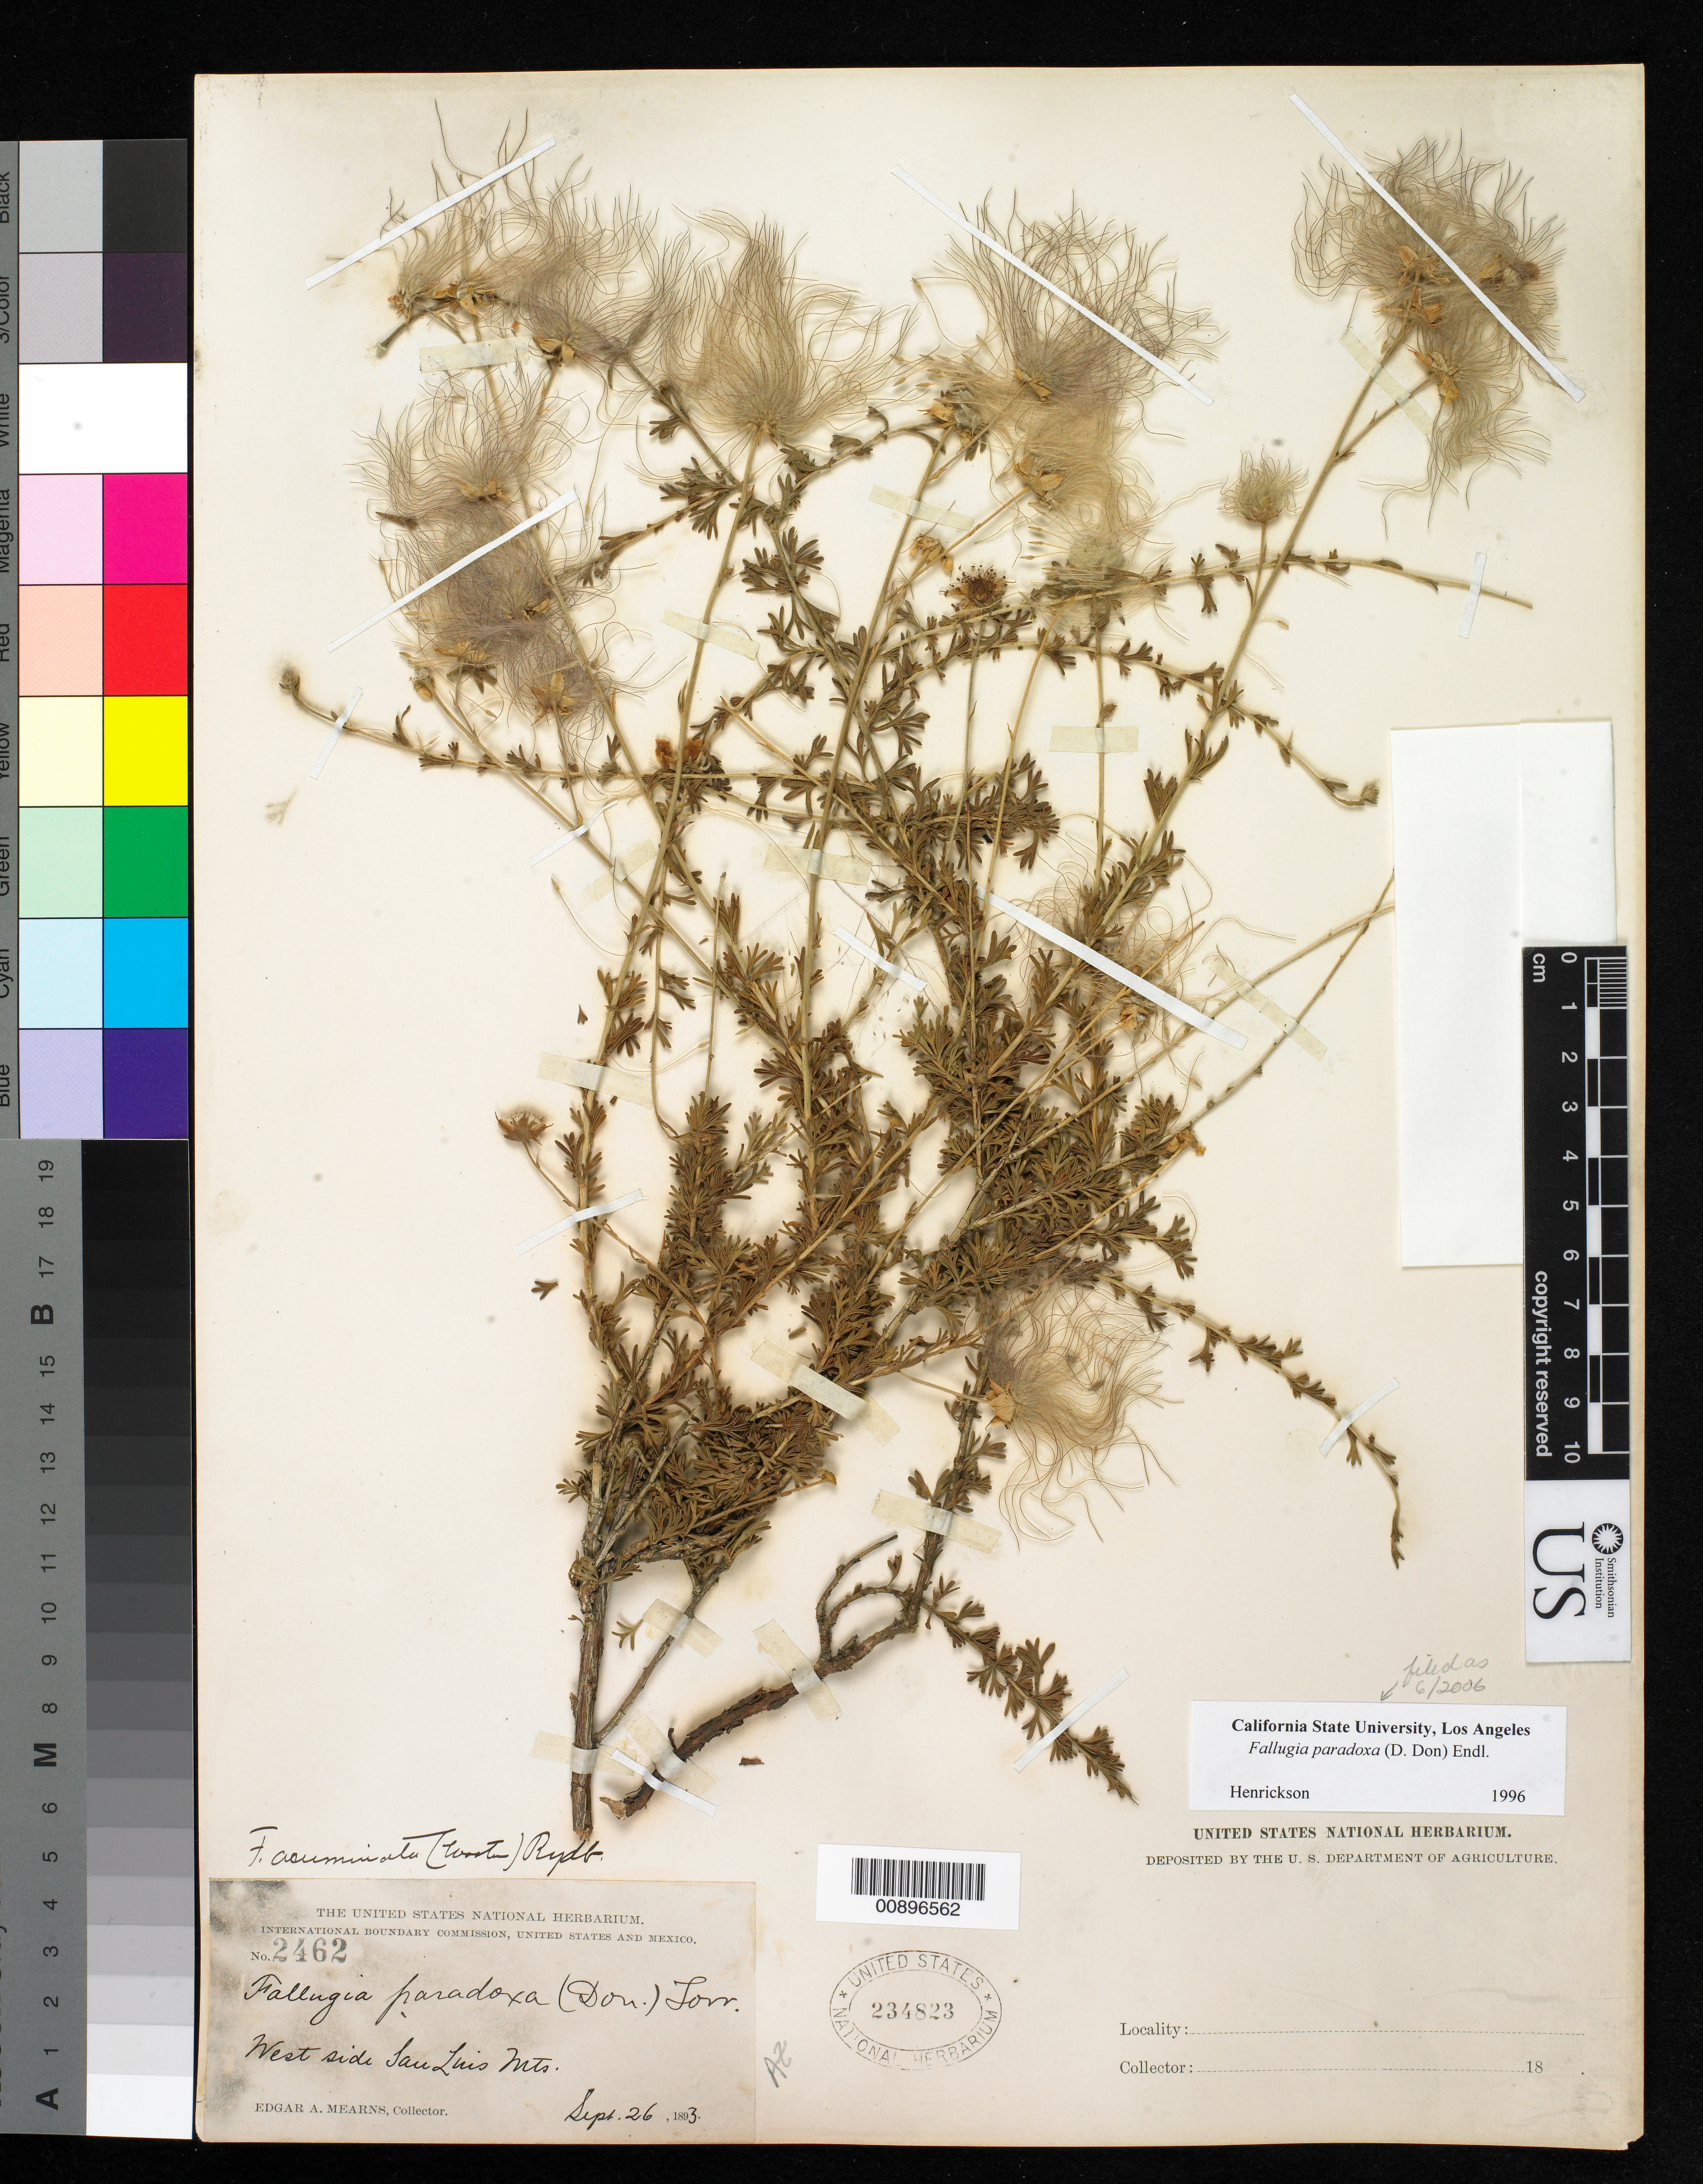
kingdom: Plantae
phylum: Tracheophyta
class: Magnoliopsida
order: Rosales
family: Rosaceae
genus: Fallugia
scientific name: Fallugia paradoxa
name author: (D. Don ex Tilloch & T. Taylor) Endl. ex Torr.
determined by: Henrickson, James, (CSLA), California State University at Los Angeles (UNITED STATES)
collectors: E. A. Mearns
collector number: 2462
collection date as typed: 26 Sep 1893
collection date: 1893-09-26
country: United States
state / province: Arizona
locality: West side of San Luis Mts.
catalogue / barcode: US 234823